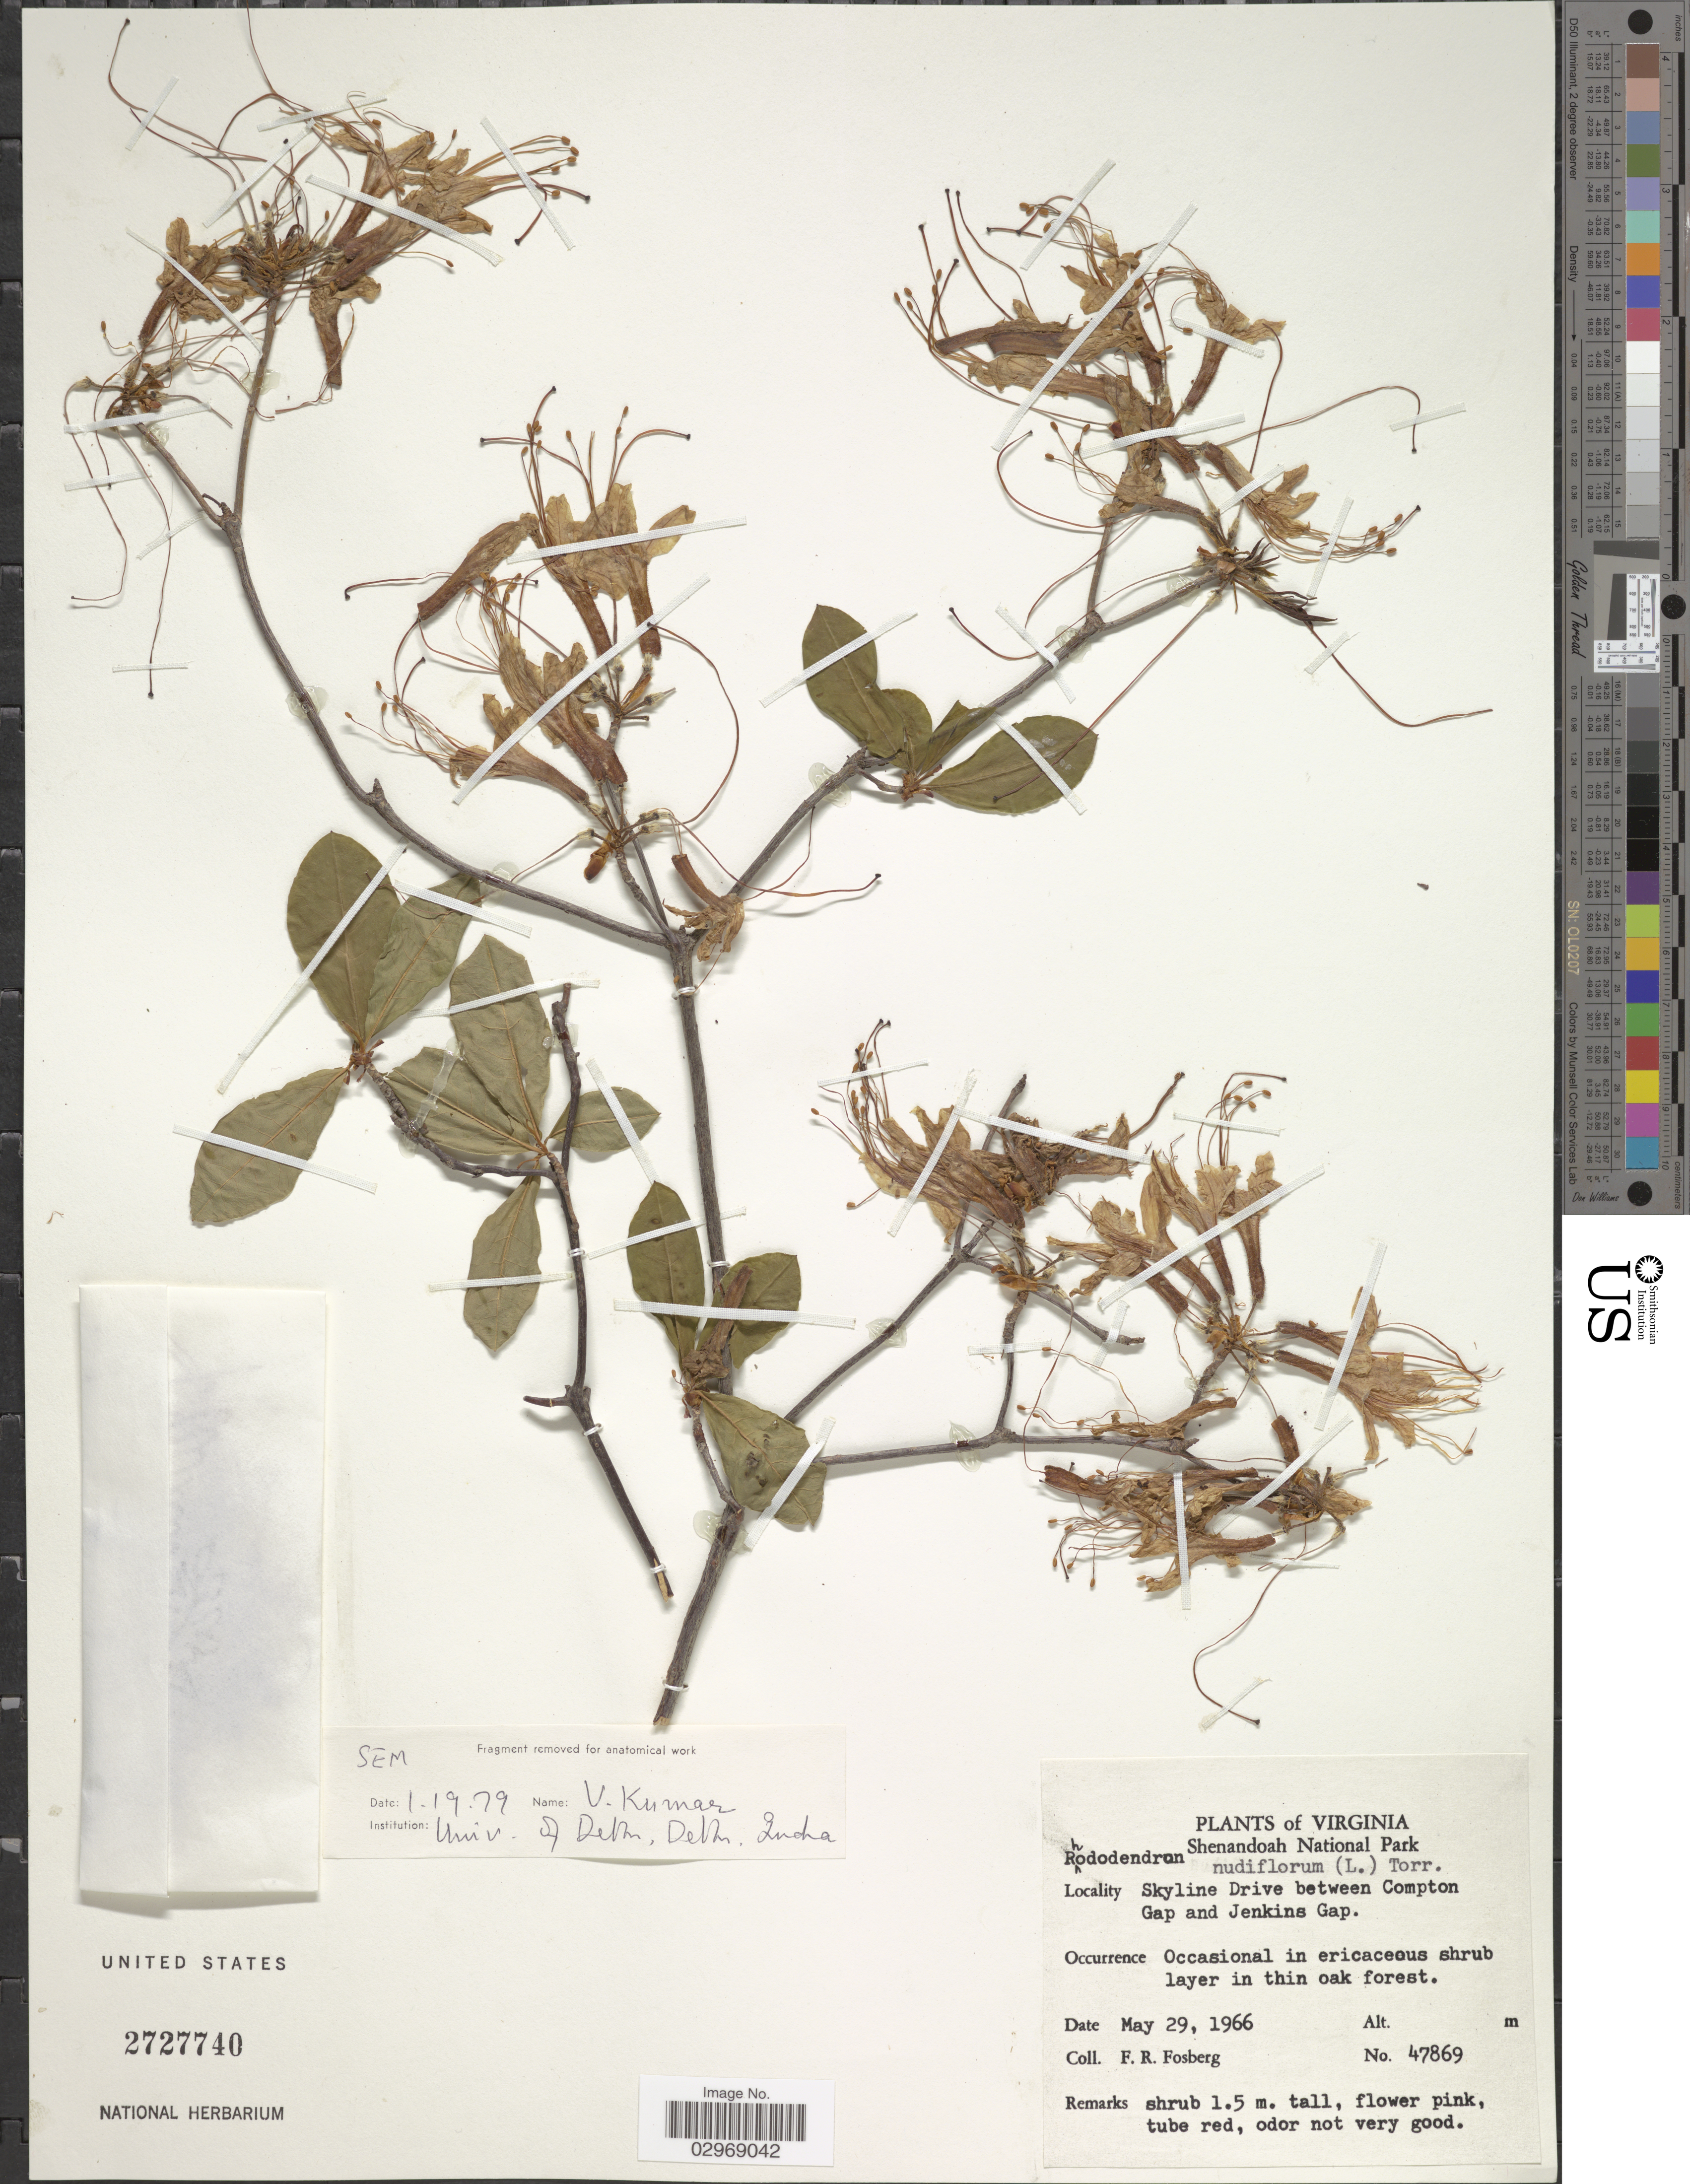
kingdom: Plantae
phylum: Tracheophyta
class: Magnoliopsida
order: Ericales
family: Ericaceae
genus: Rhododendron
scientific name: Rhododendron nudiflorum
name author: Torr.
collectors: F. R. Fosberg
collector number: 47869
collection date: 1966-05-29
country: United States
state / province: Virginia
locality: Shenandoah National Park. Skyline Drive between Compton Gap and Jenkins Gap.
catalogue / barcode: US 2727740